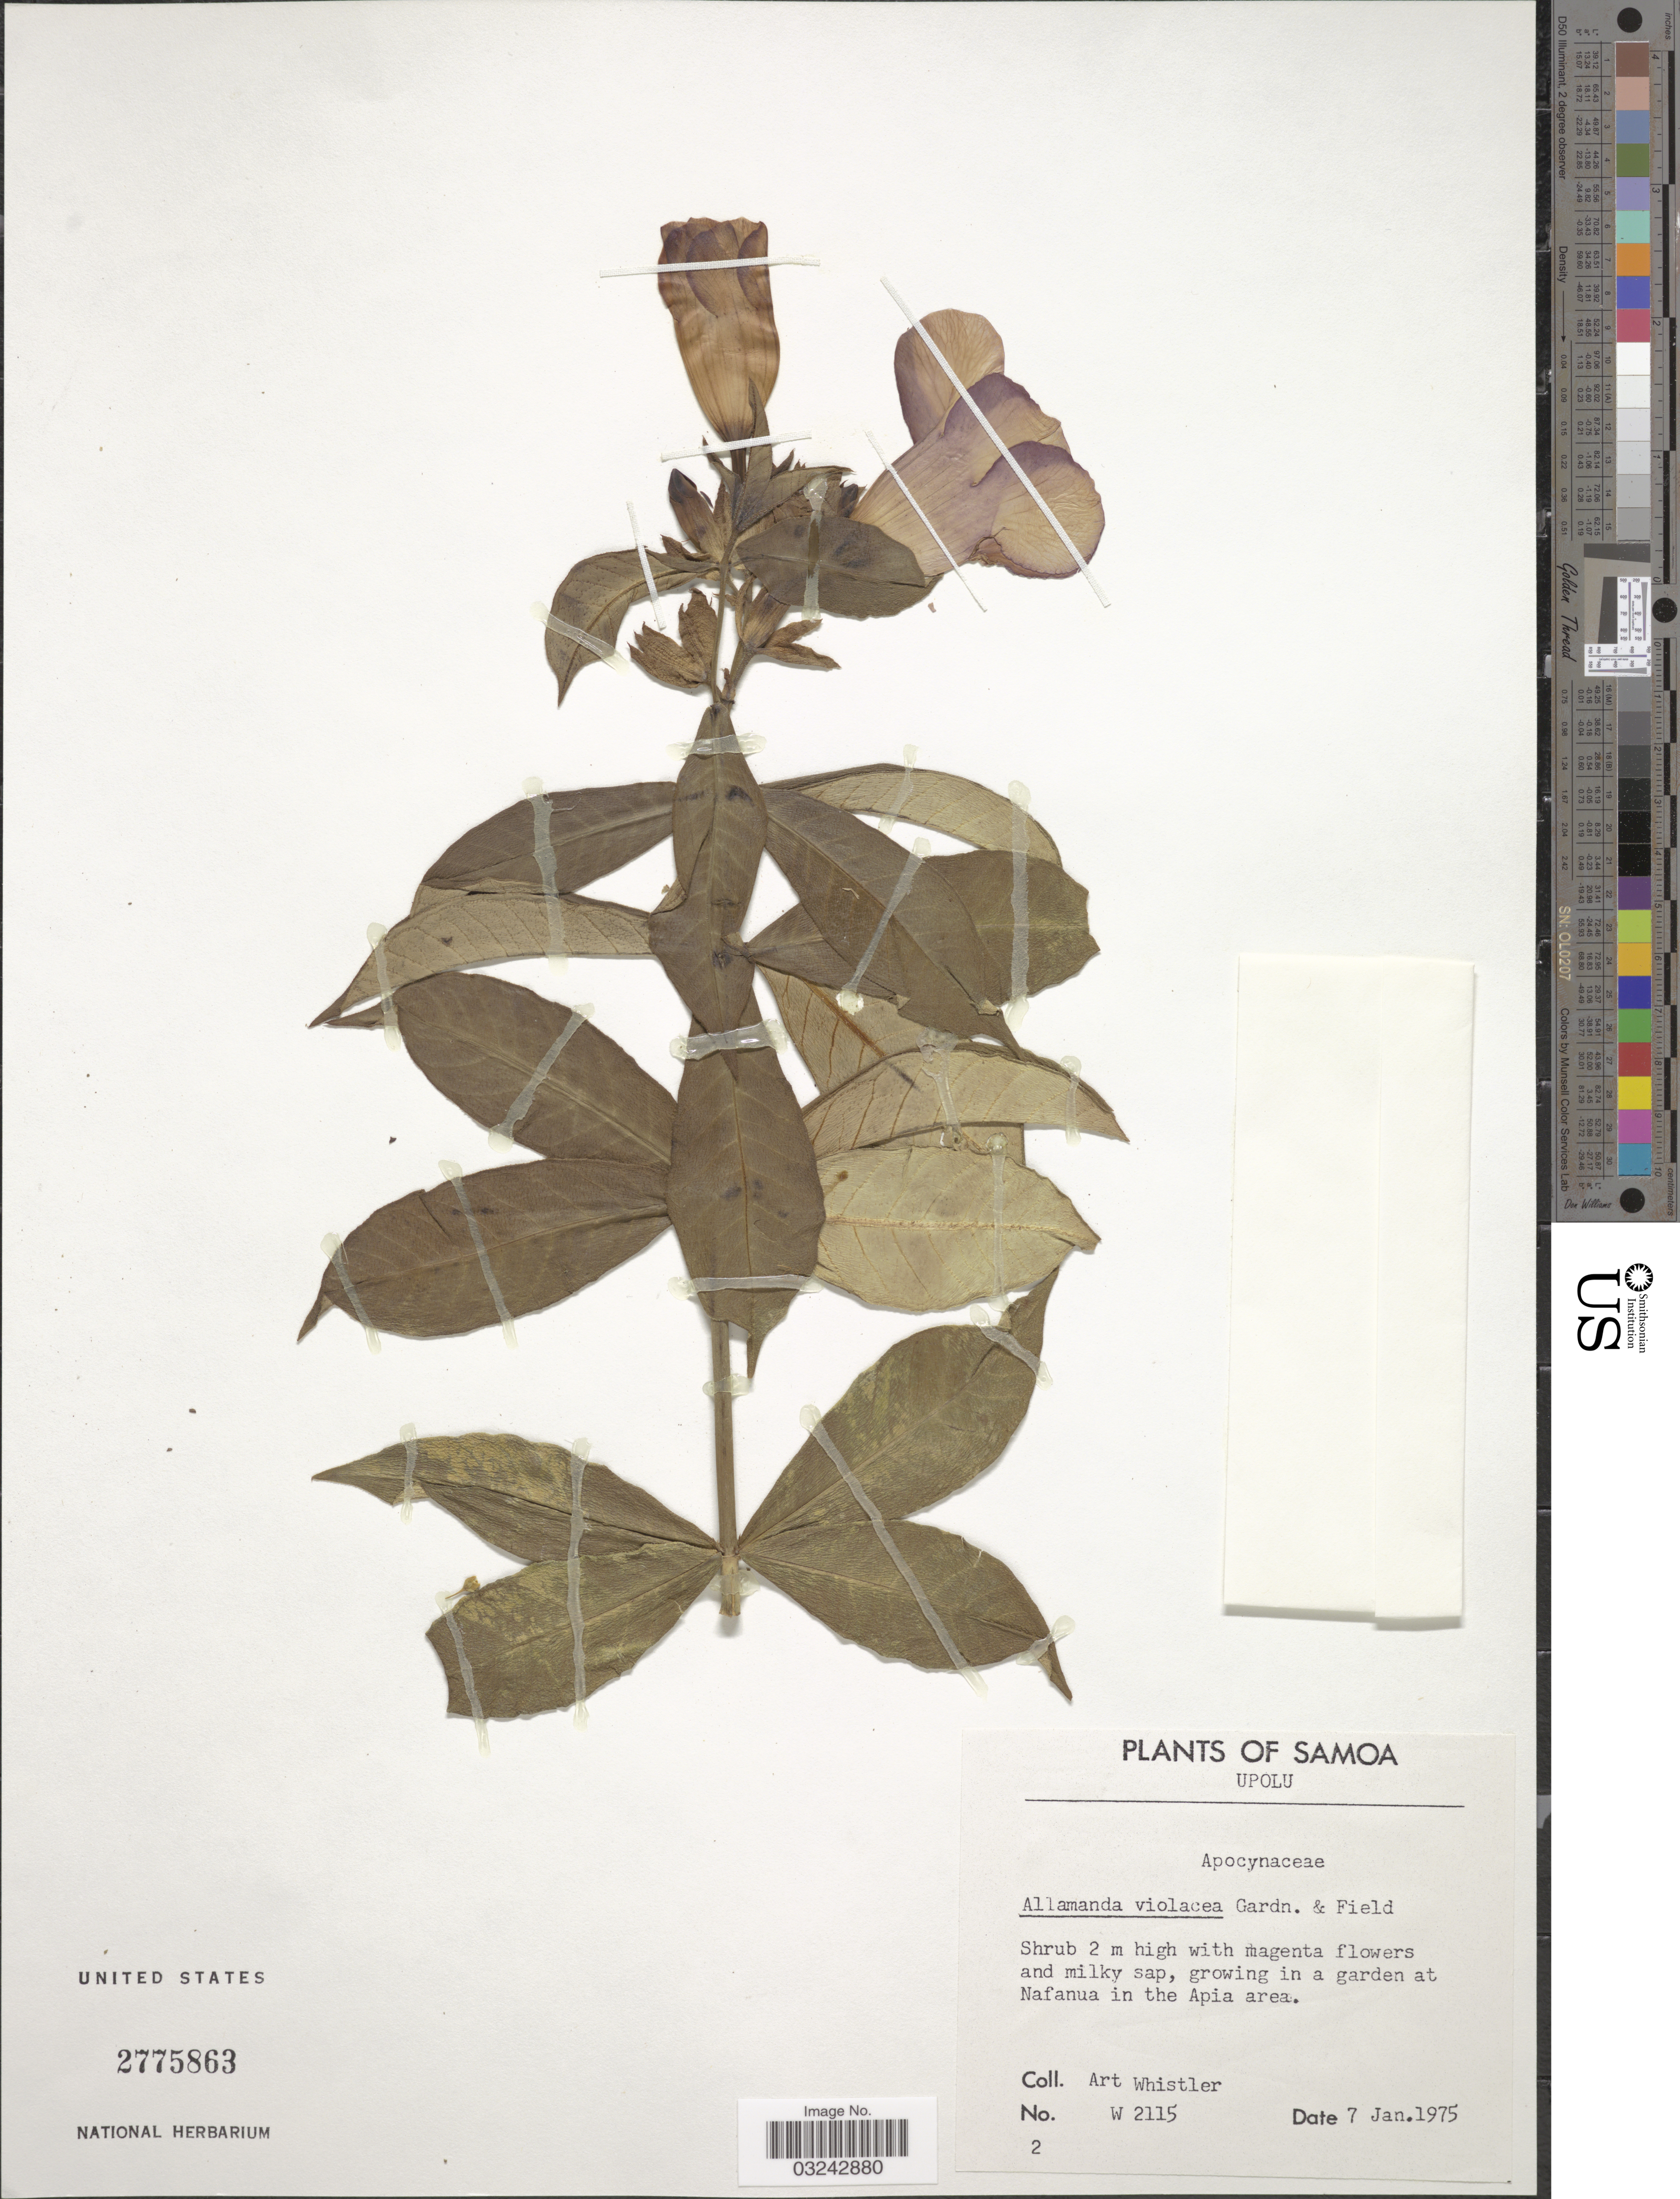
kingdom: Plantae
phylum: Tracheophyta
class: Magnoliopsida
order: Gentianales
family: Apocynaceae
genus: Allamanda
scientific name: Allamanda violacea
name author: Gardner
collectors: A. Whistler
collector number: W2115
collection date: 1975-01-07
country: Samoa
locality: Samoa, Upolu, growing in a garden at Nafanua in the Apia area.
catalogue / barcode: US 2775863